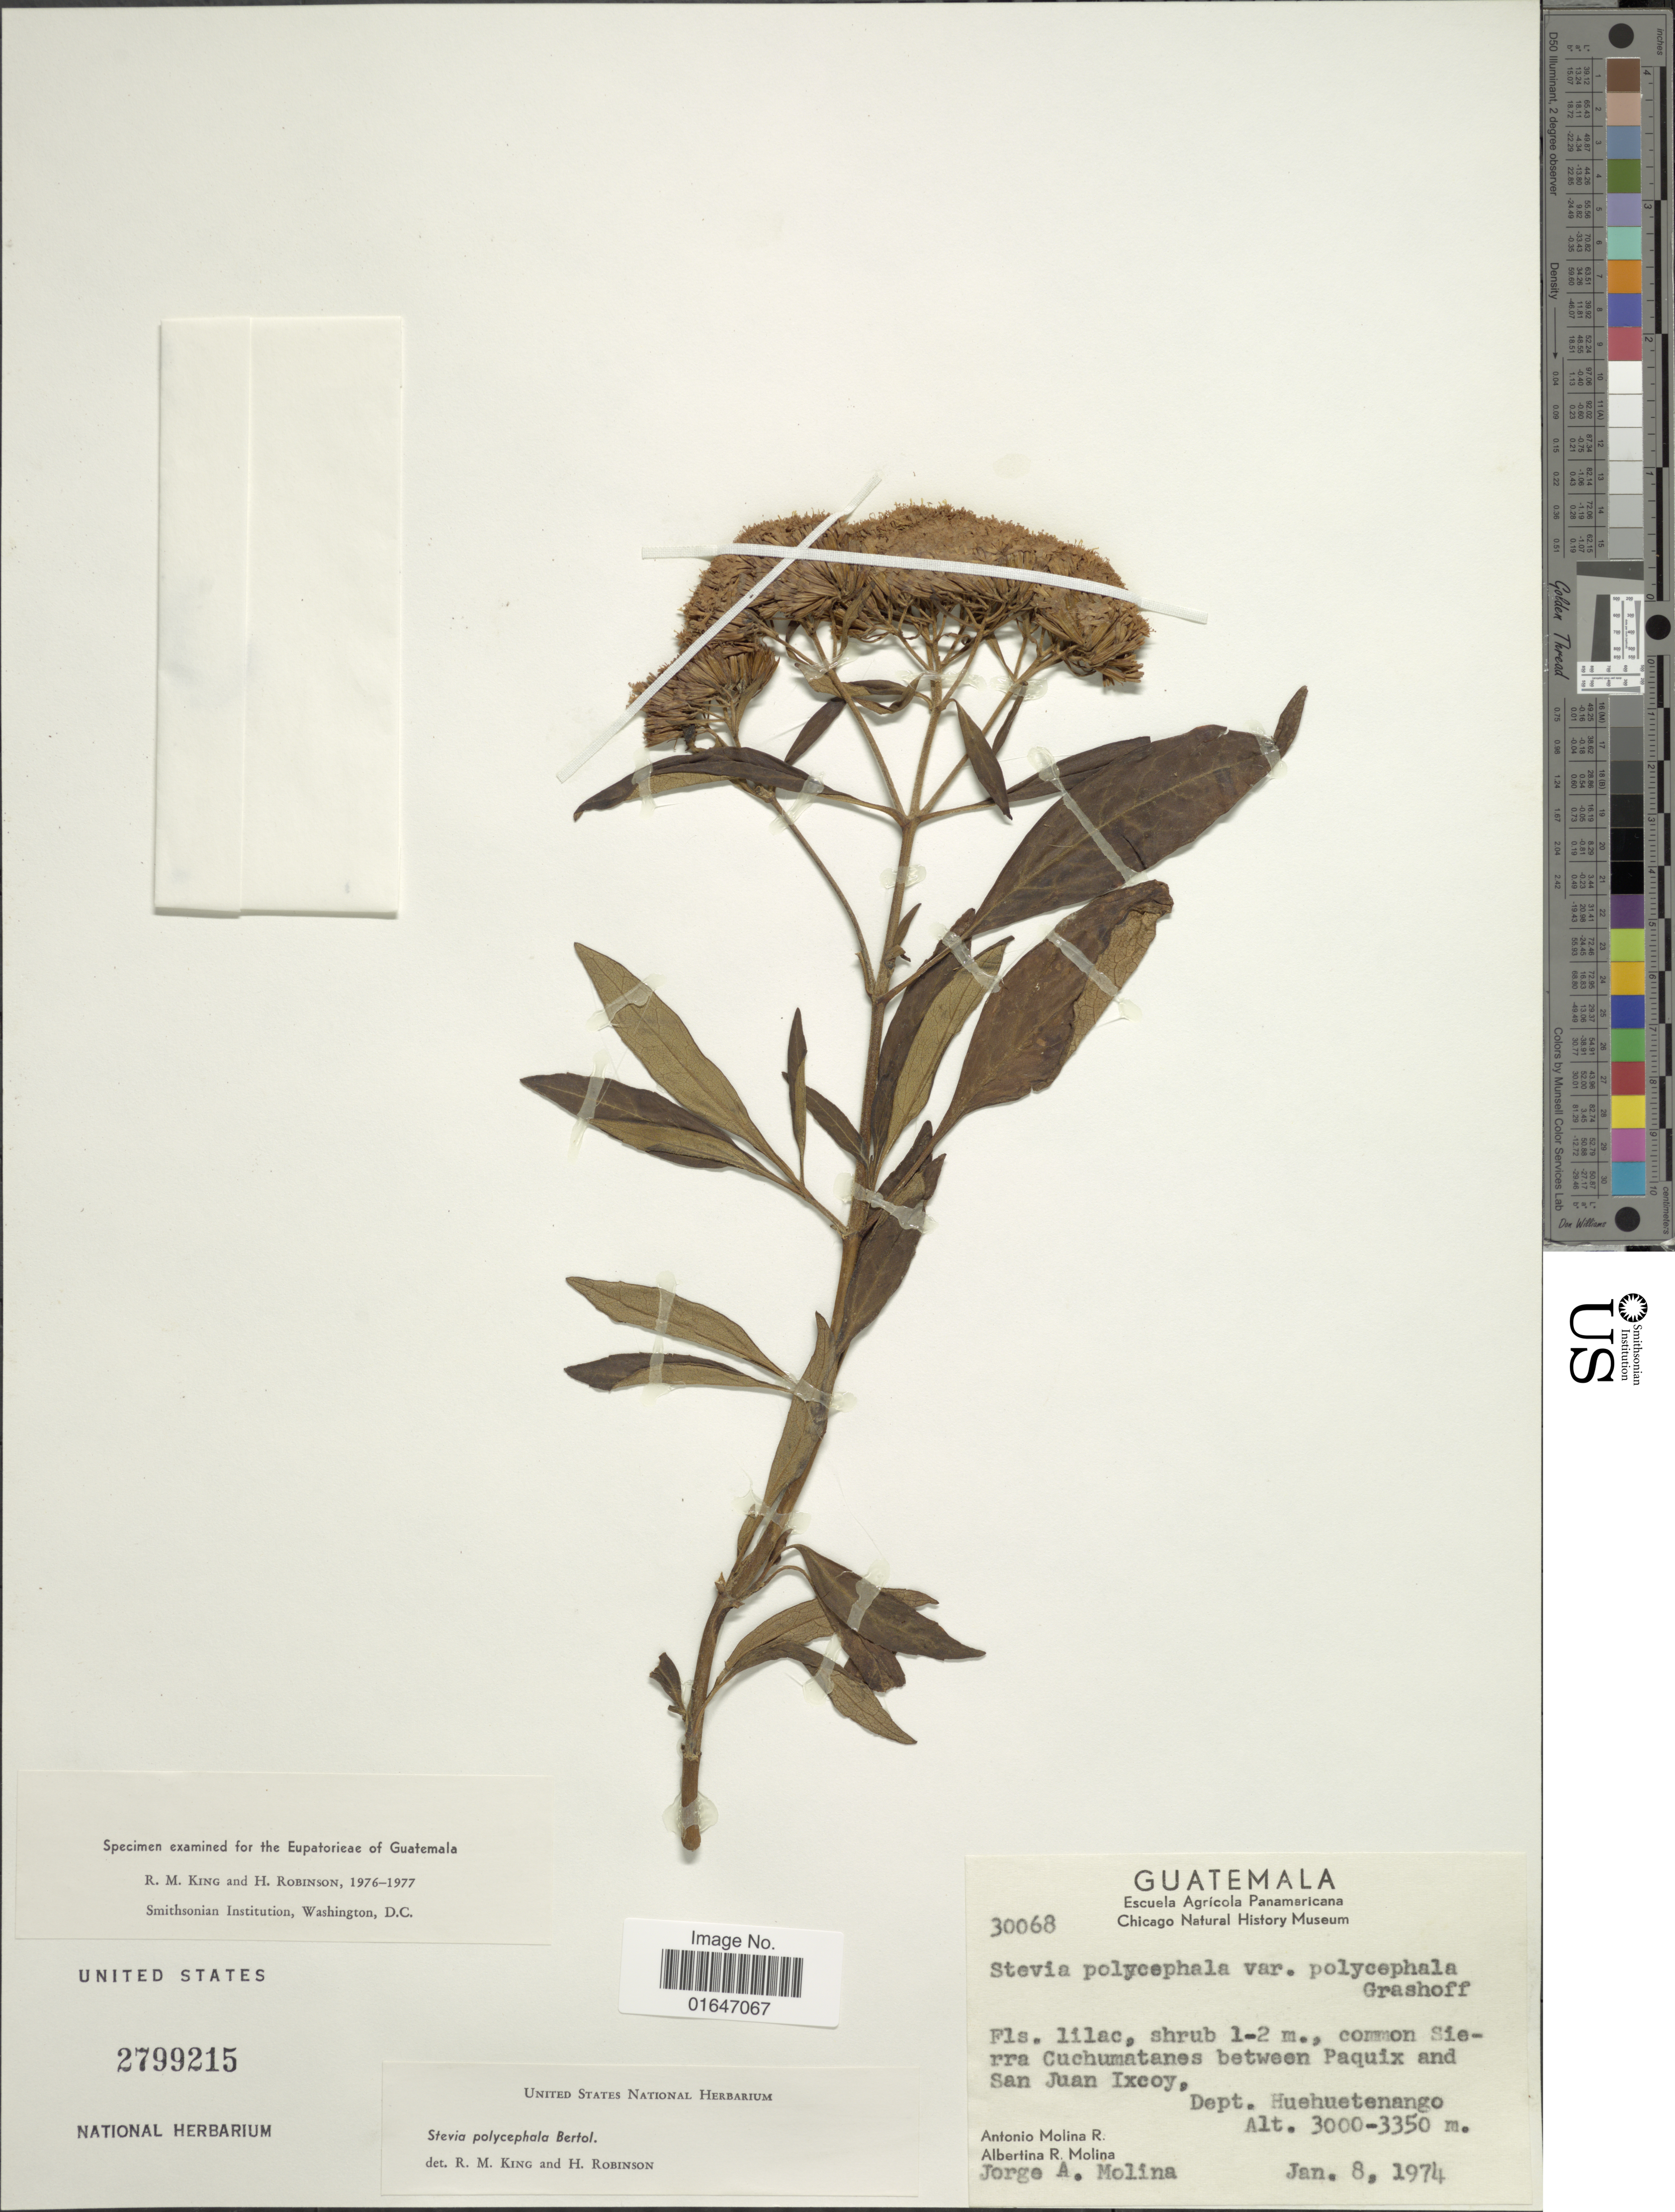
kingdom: Plantae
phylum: Tracheophyta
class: Magnoliopsida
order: Asterales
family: Asteraceae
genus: Stevia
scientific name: Stevia polycephala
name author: Bertoloni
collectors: A. Molina R., A. R. Molina & J. A. Molina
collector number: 30068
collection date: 1974-01-08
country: Guatemala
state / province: Huehuetenango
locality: Common Sierra Cuchimatanes between Paquix and San Juan Ixcoy.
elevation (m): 3000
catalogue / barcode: US 2799215